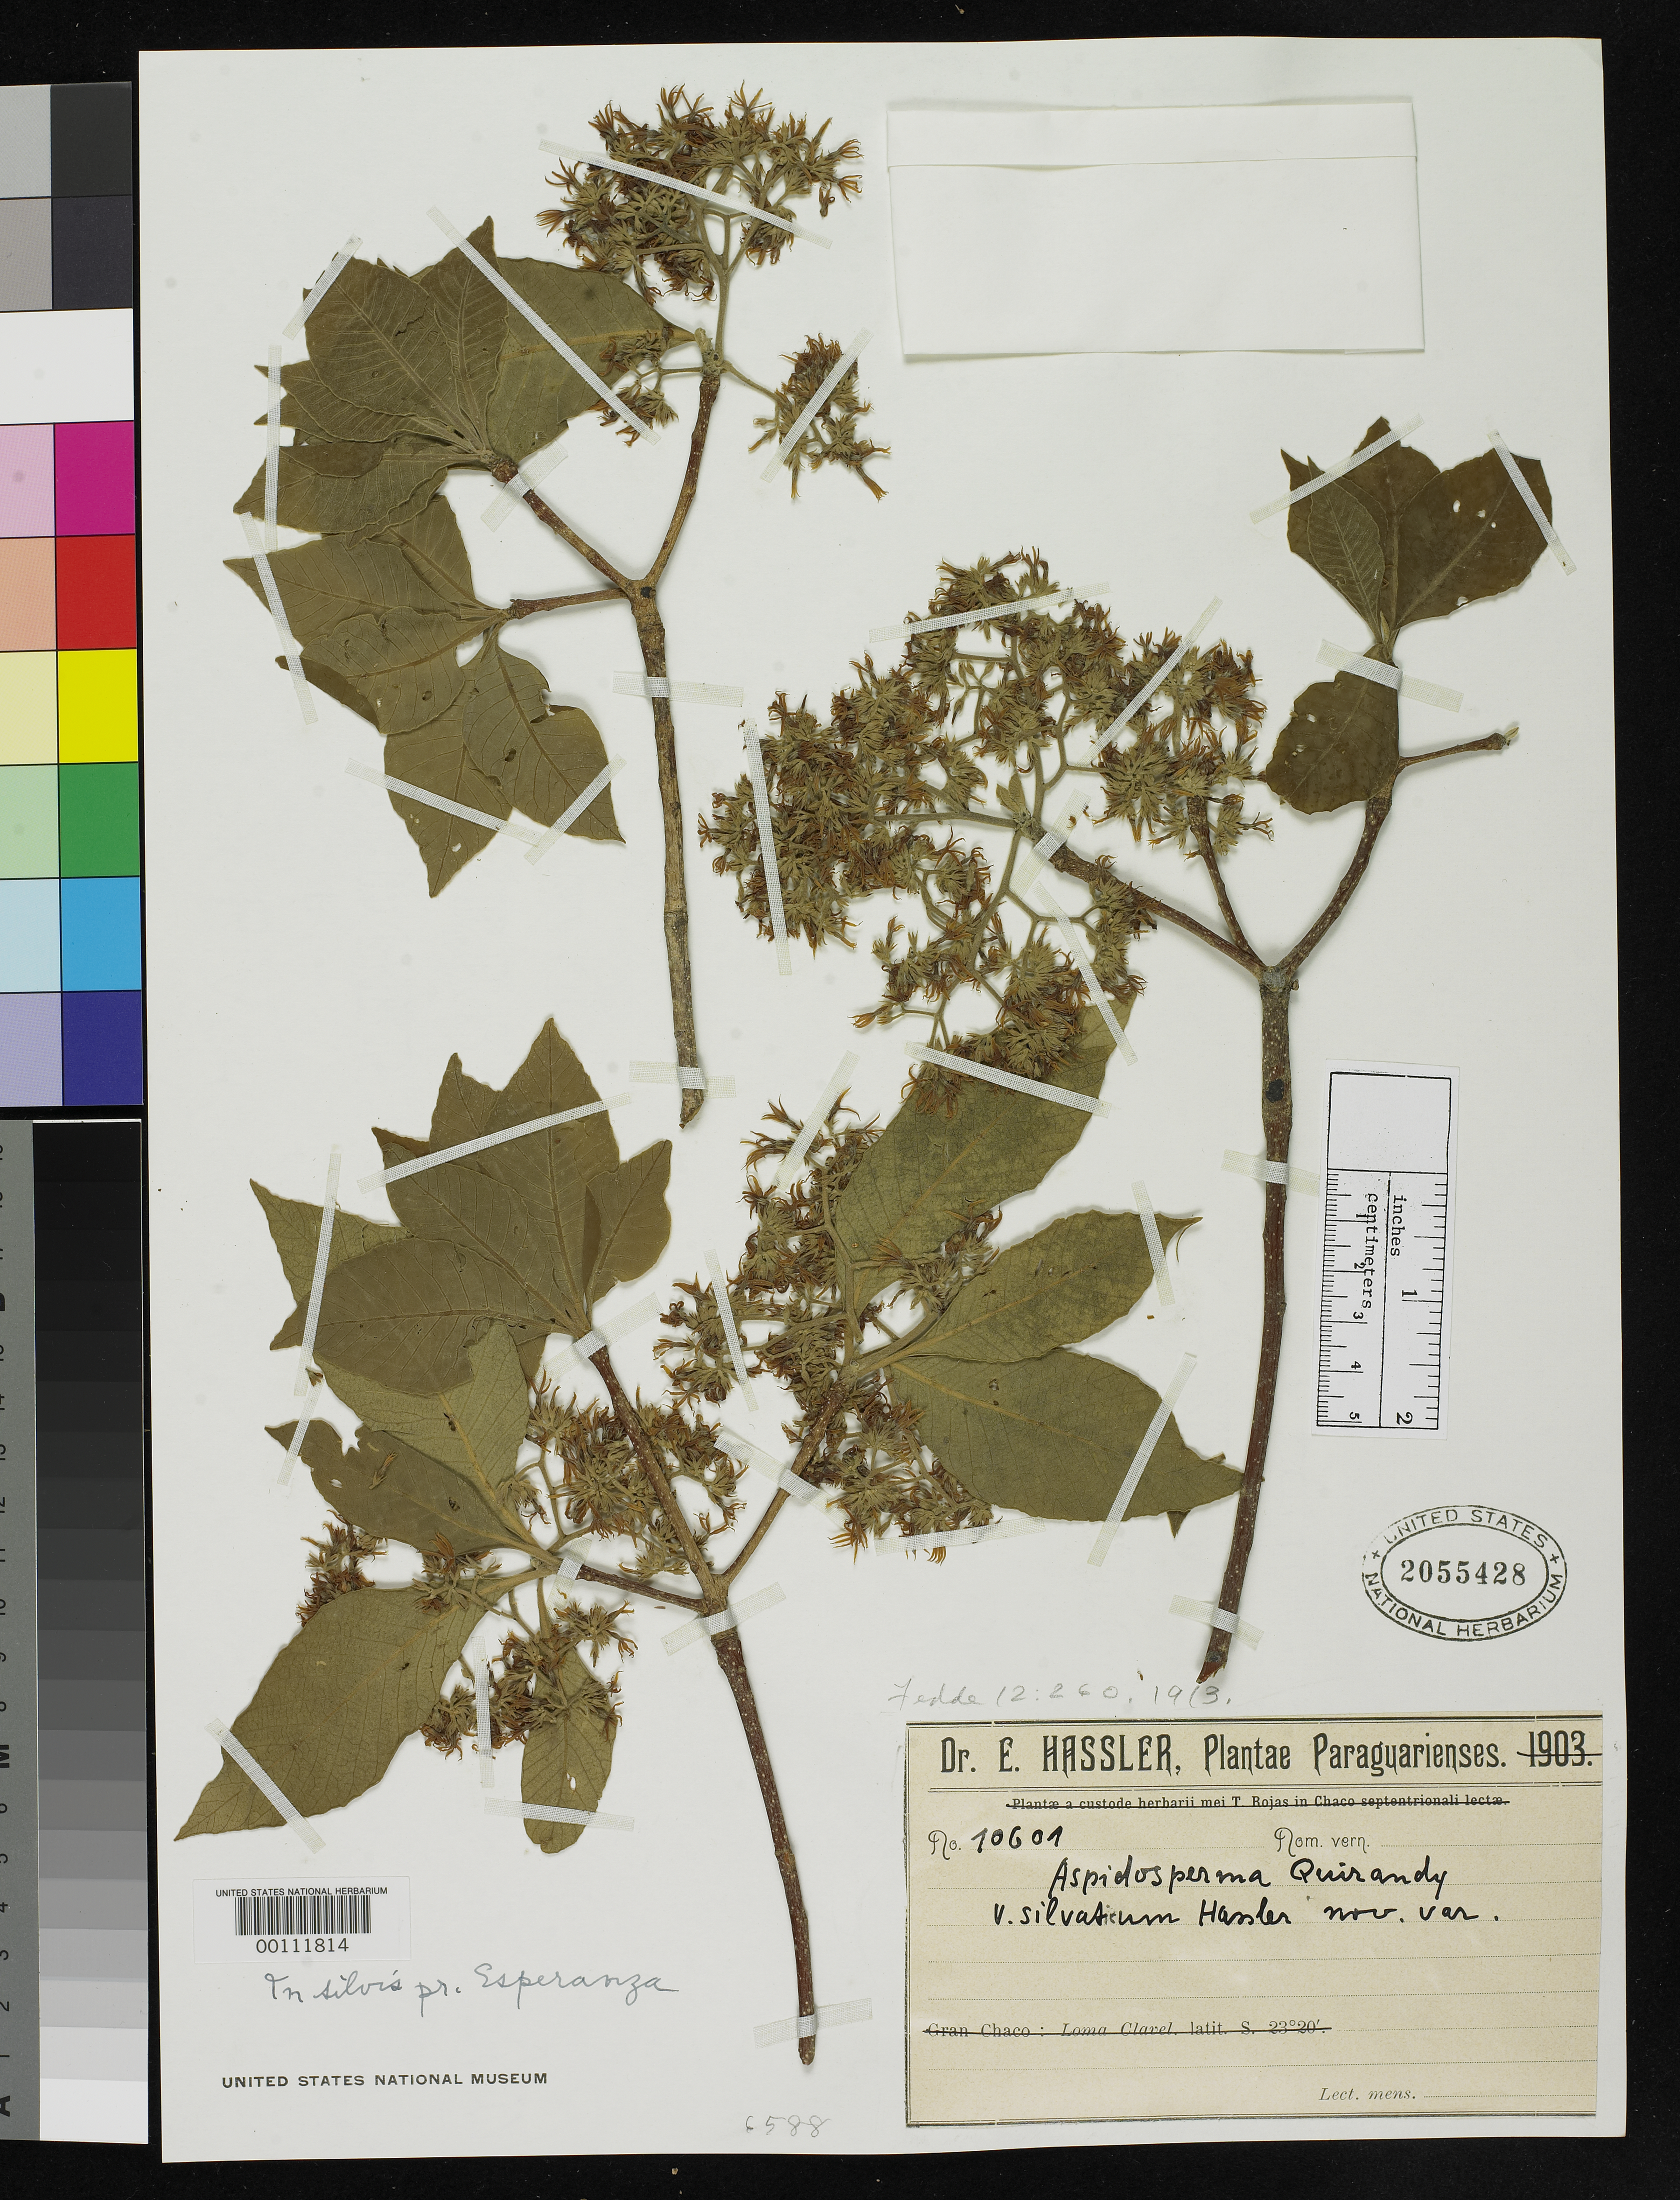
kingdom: Plantae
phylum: Tracheophyta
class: Magnoliopsida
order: Gentianales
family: Apocynaceae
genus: Aspidosperma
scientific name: Aspidosperma quirandy var. silvaticum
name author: Hassl.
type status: Isosyntype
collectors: E. Hassler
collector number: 10601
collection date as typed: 1903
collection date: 1903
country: Paraguay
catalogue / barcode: US 2055428